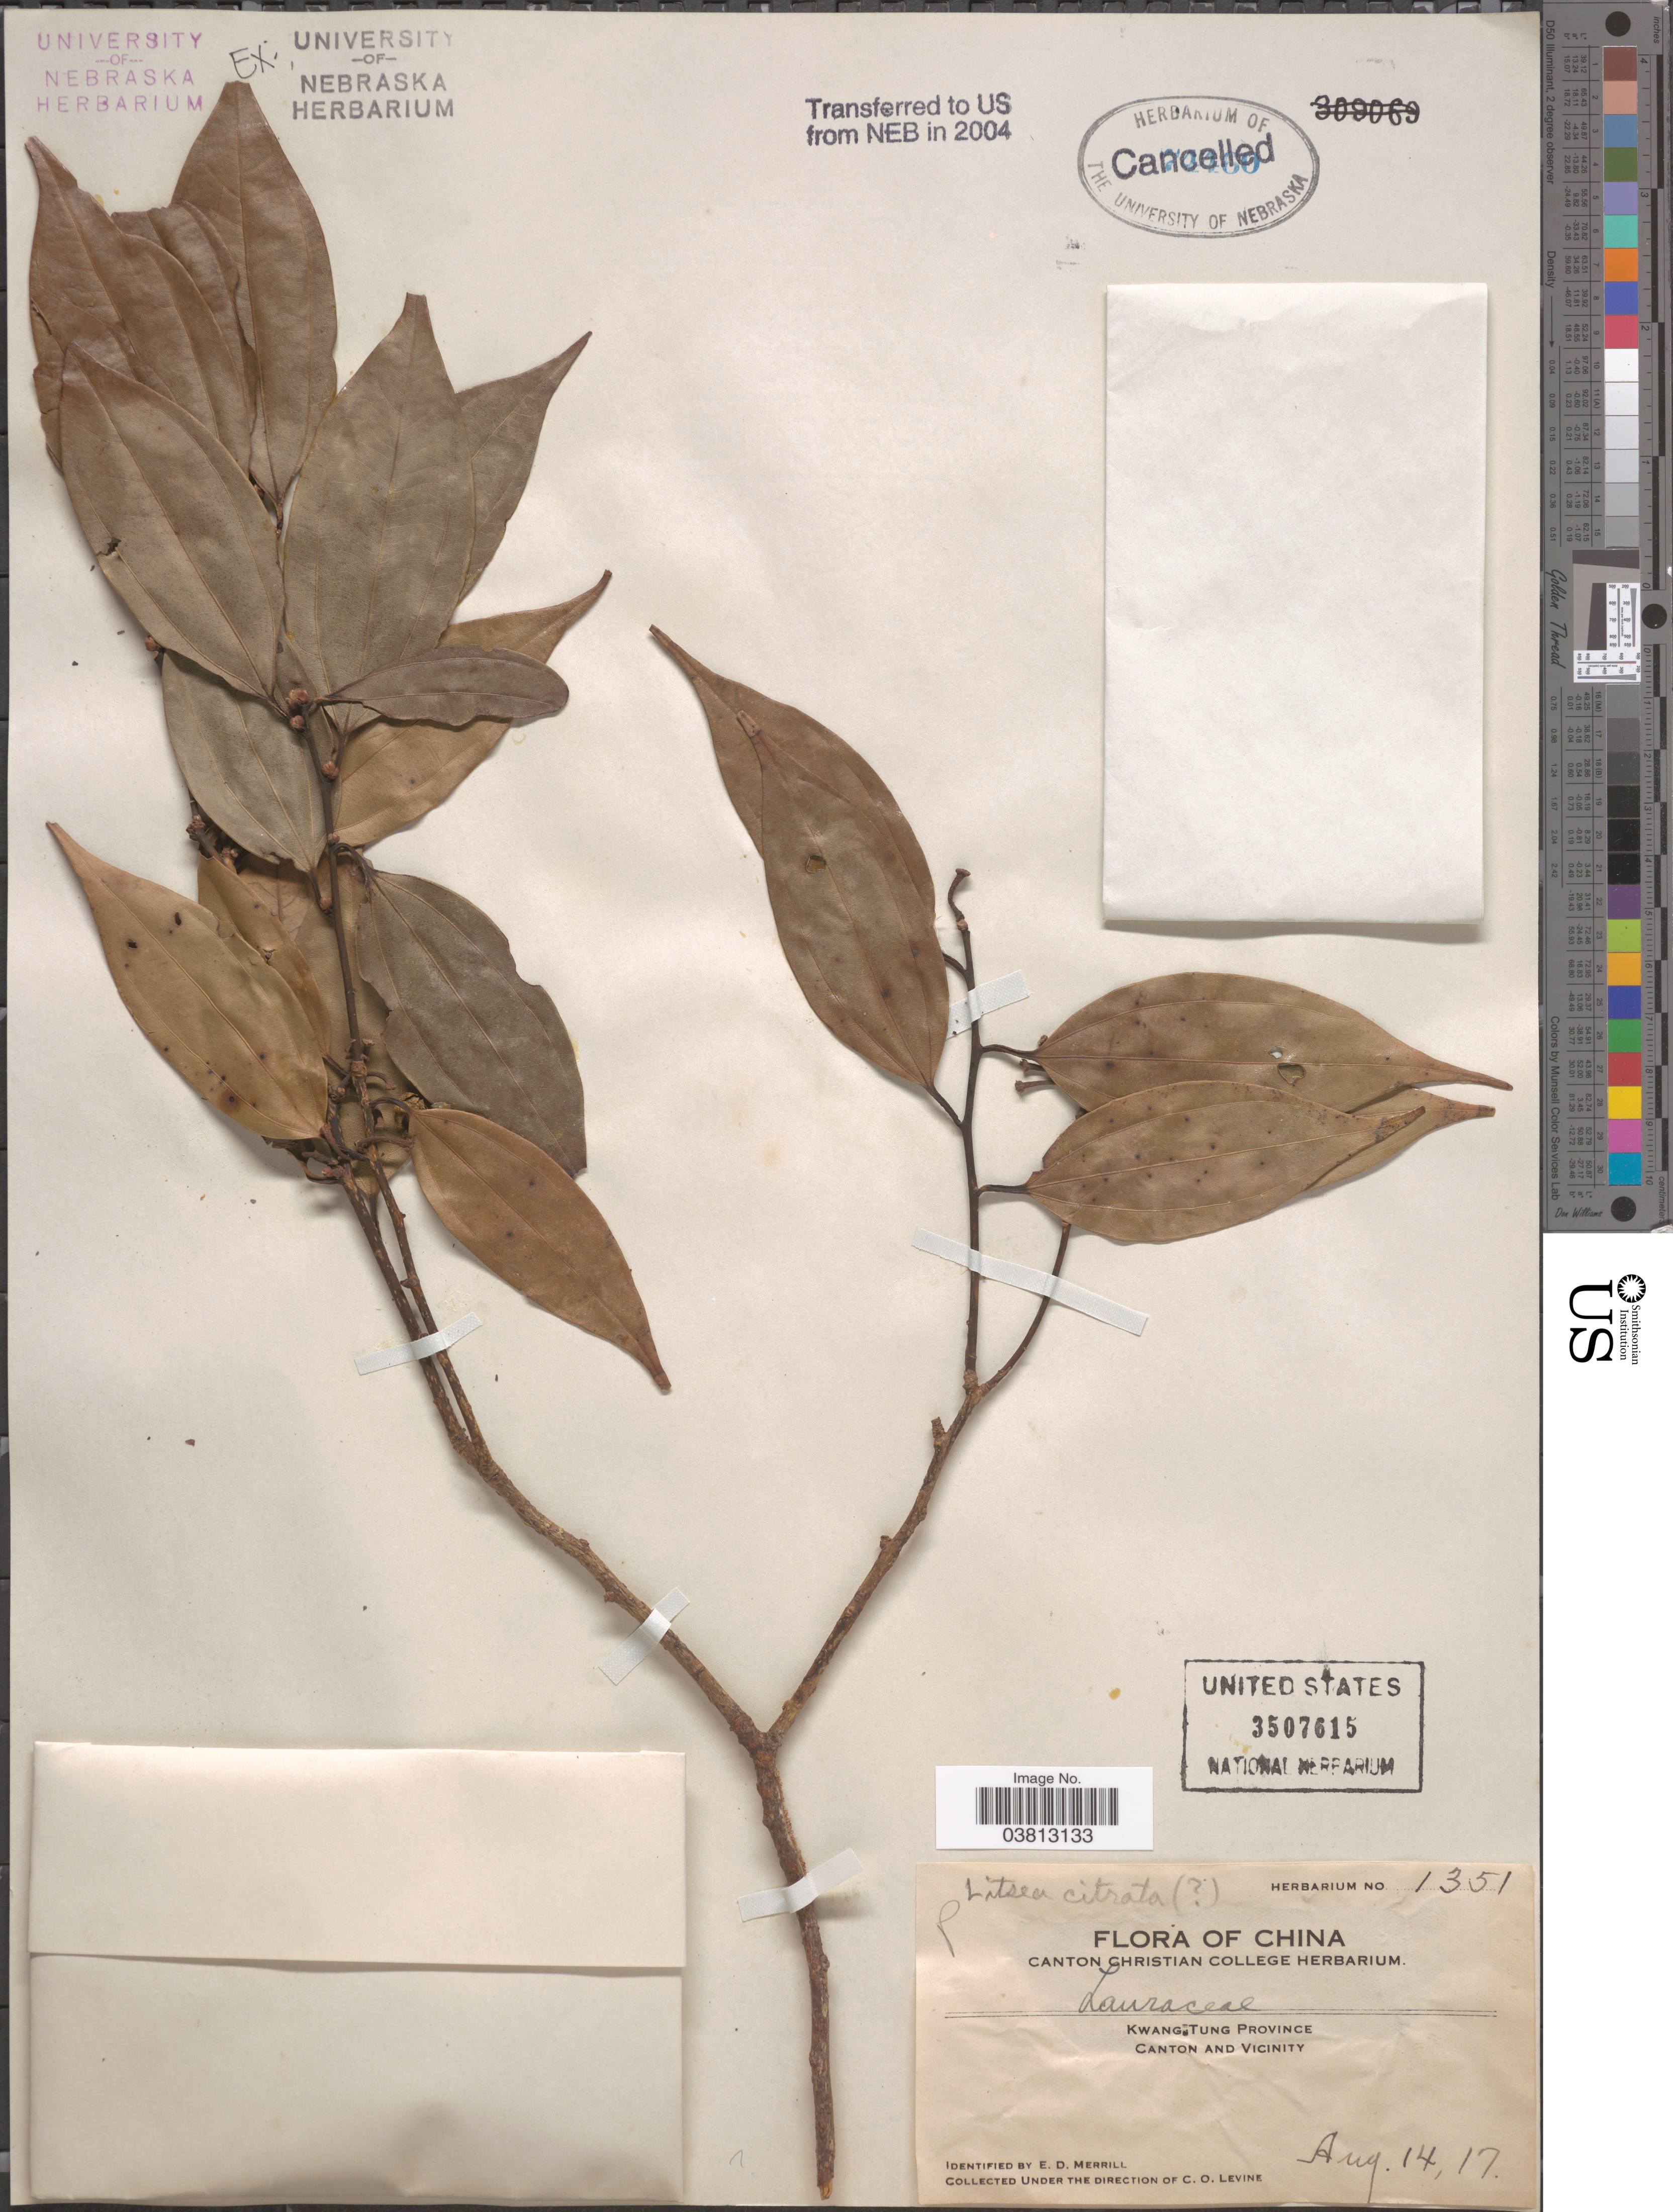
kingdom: Plantae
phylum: Tracheophyta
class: Magnoliopsida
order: Laurales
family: Lauraceae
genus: Litsea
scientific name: Litsea cubeba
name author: (Lour.) Pers.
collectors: C. O. Levine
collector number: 1351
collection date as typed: Transcribed d/m/y: 14/8/17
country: China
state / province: Guangdong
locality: Kwangtung Tung Province. Canton and Vicinity.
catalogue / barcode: US 3507615